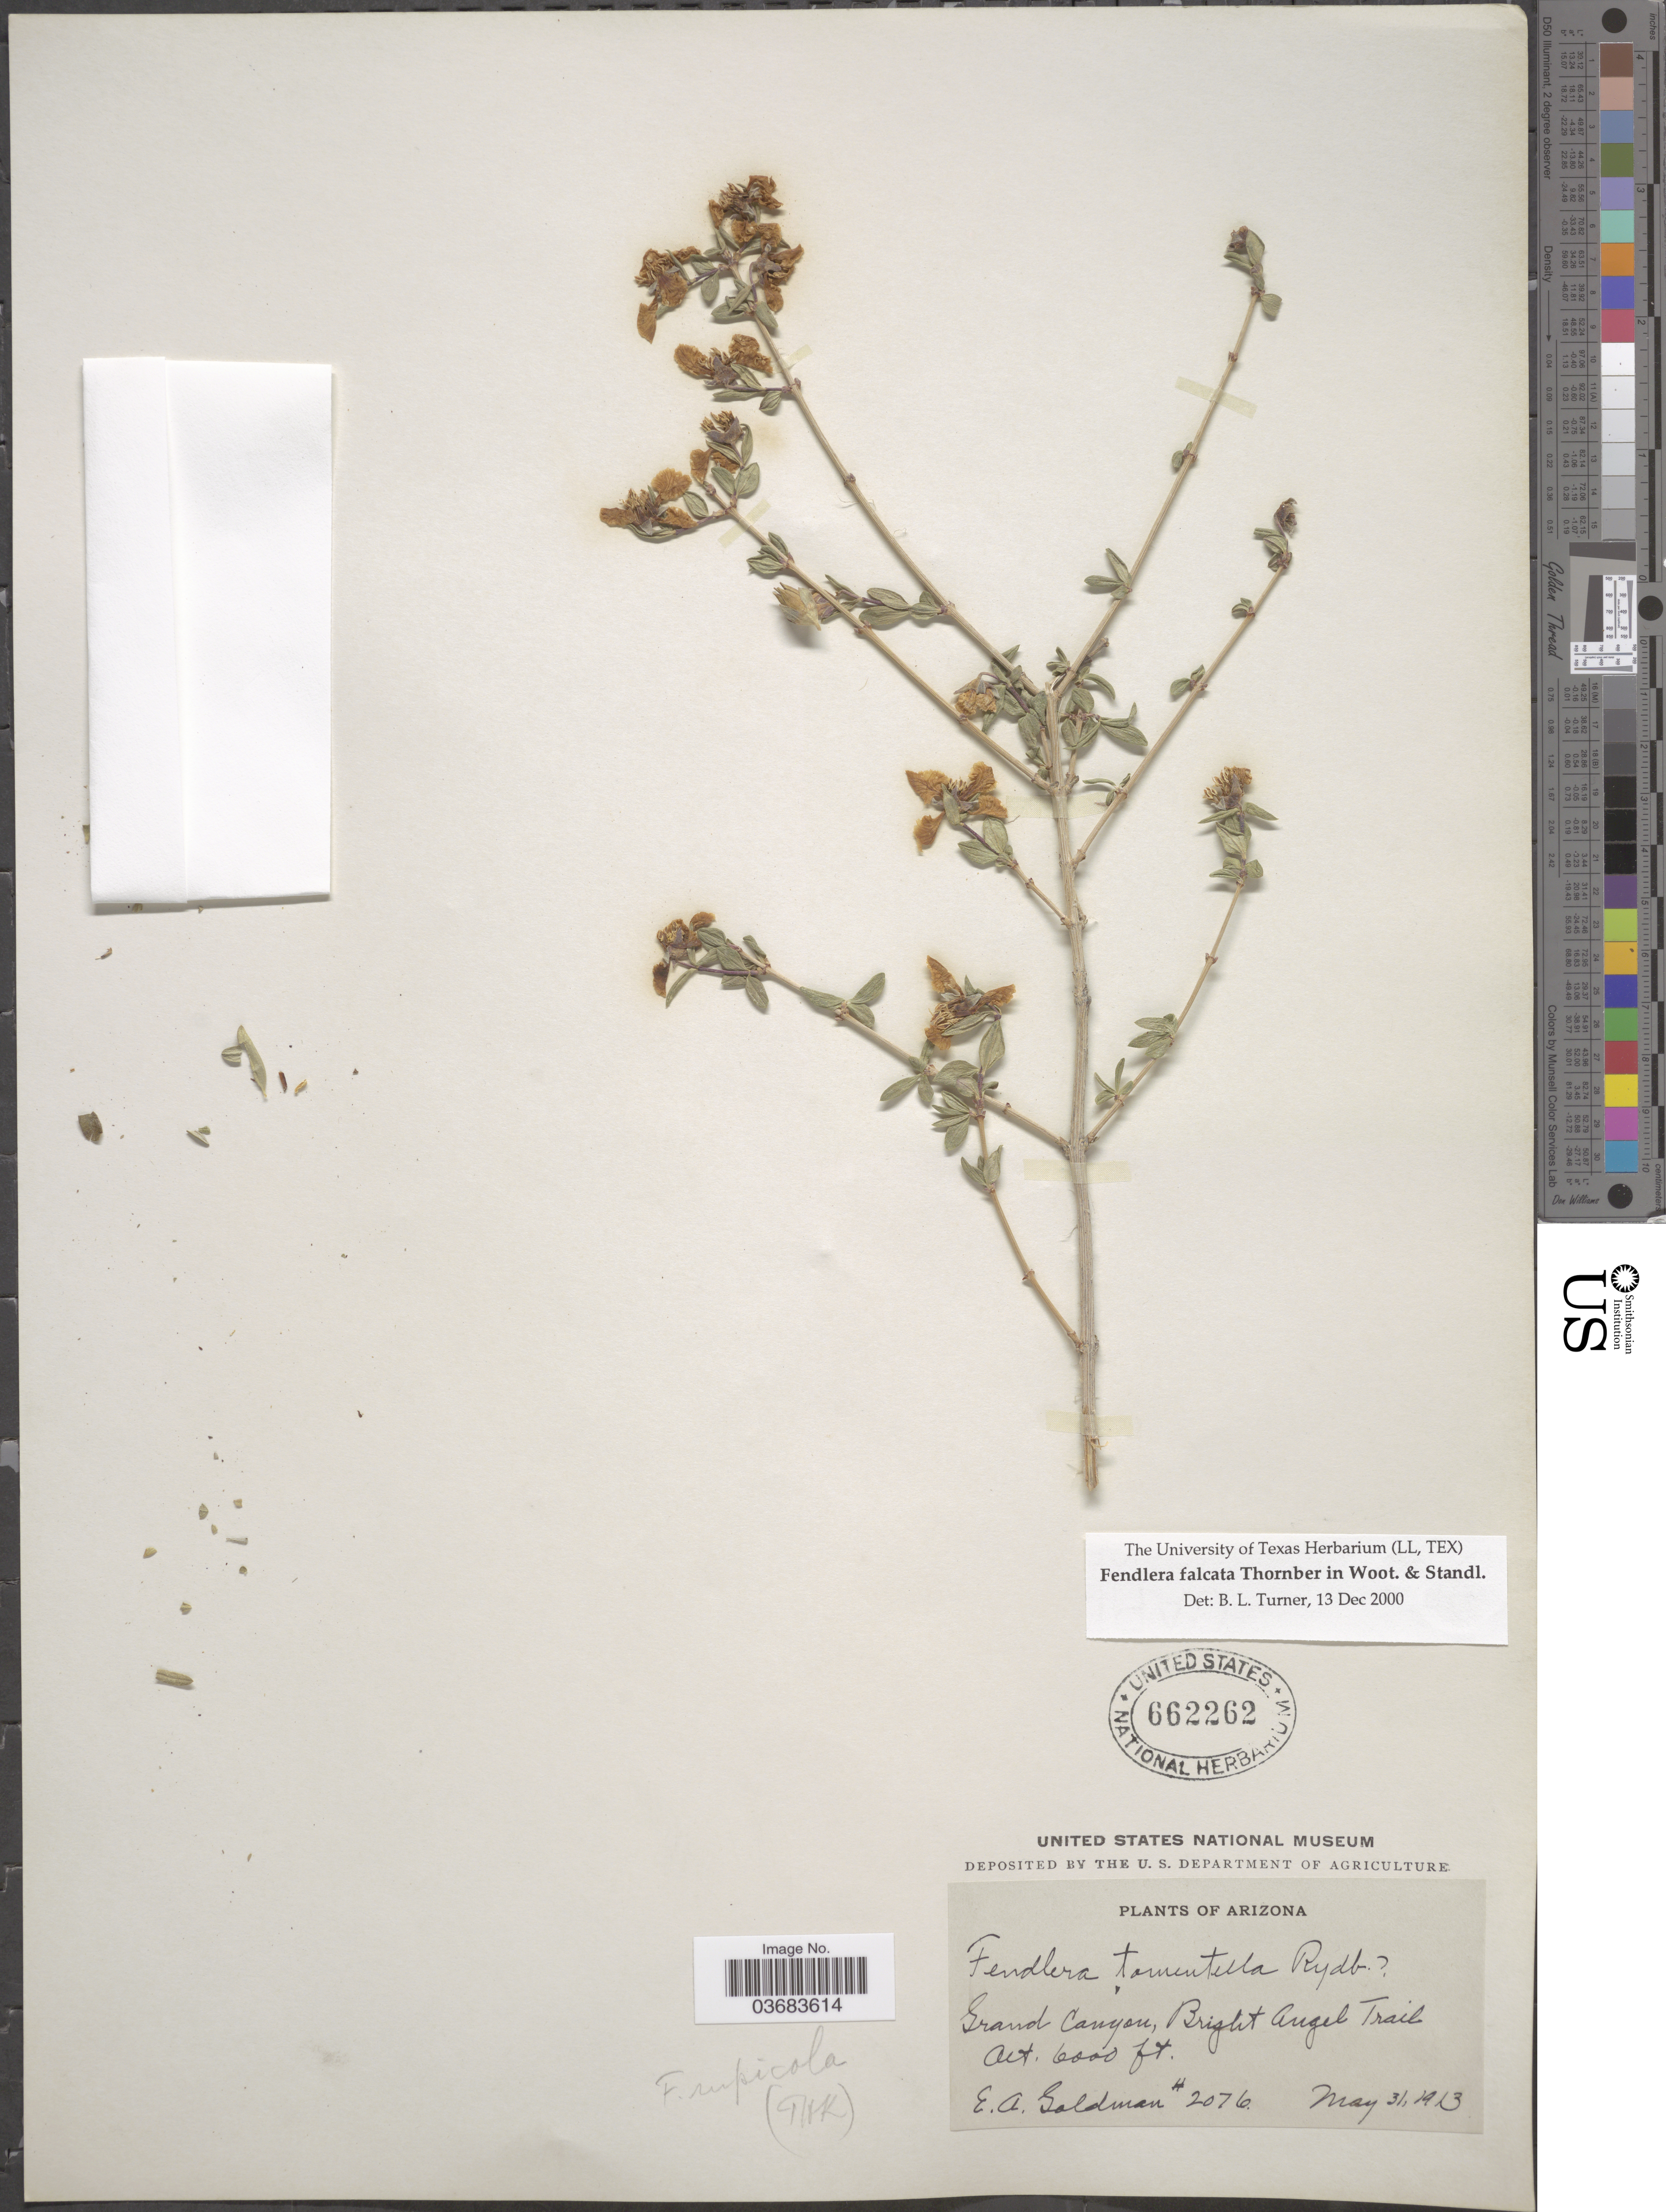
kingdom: Plantae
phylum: Tracheophyta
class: Magnoliopsida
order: Cornales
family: Hydrangeaceae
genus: Fendlera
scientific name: Fendlera rupicola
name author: Englem. & A. Gray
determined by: Strong, Mark T., (BOT), Smithsonian Institution - National Museum of Natural History (UNITED STATES)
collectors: E. A. Goldman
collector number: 2076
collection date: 1913-05-31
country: United States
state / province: Arizona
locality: Grand Canyon, Bright Angel Trail.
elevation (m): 1829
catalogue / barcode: US 662262